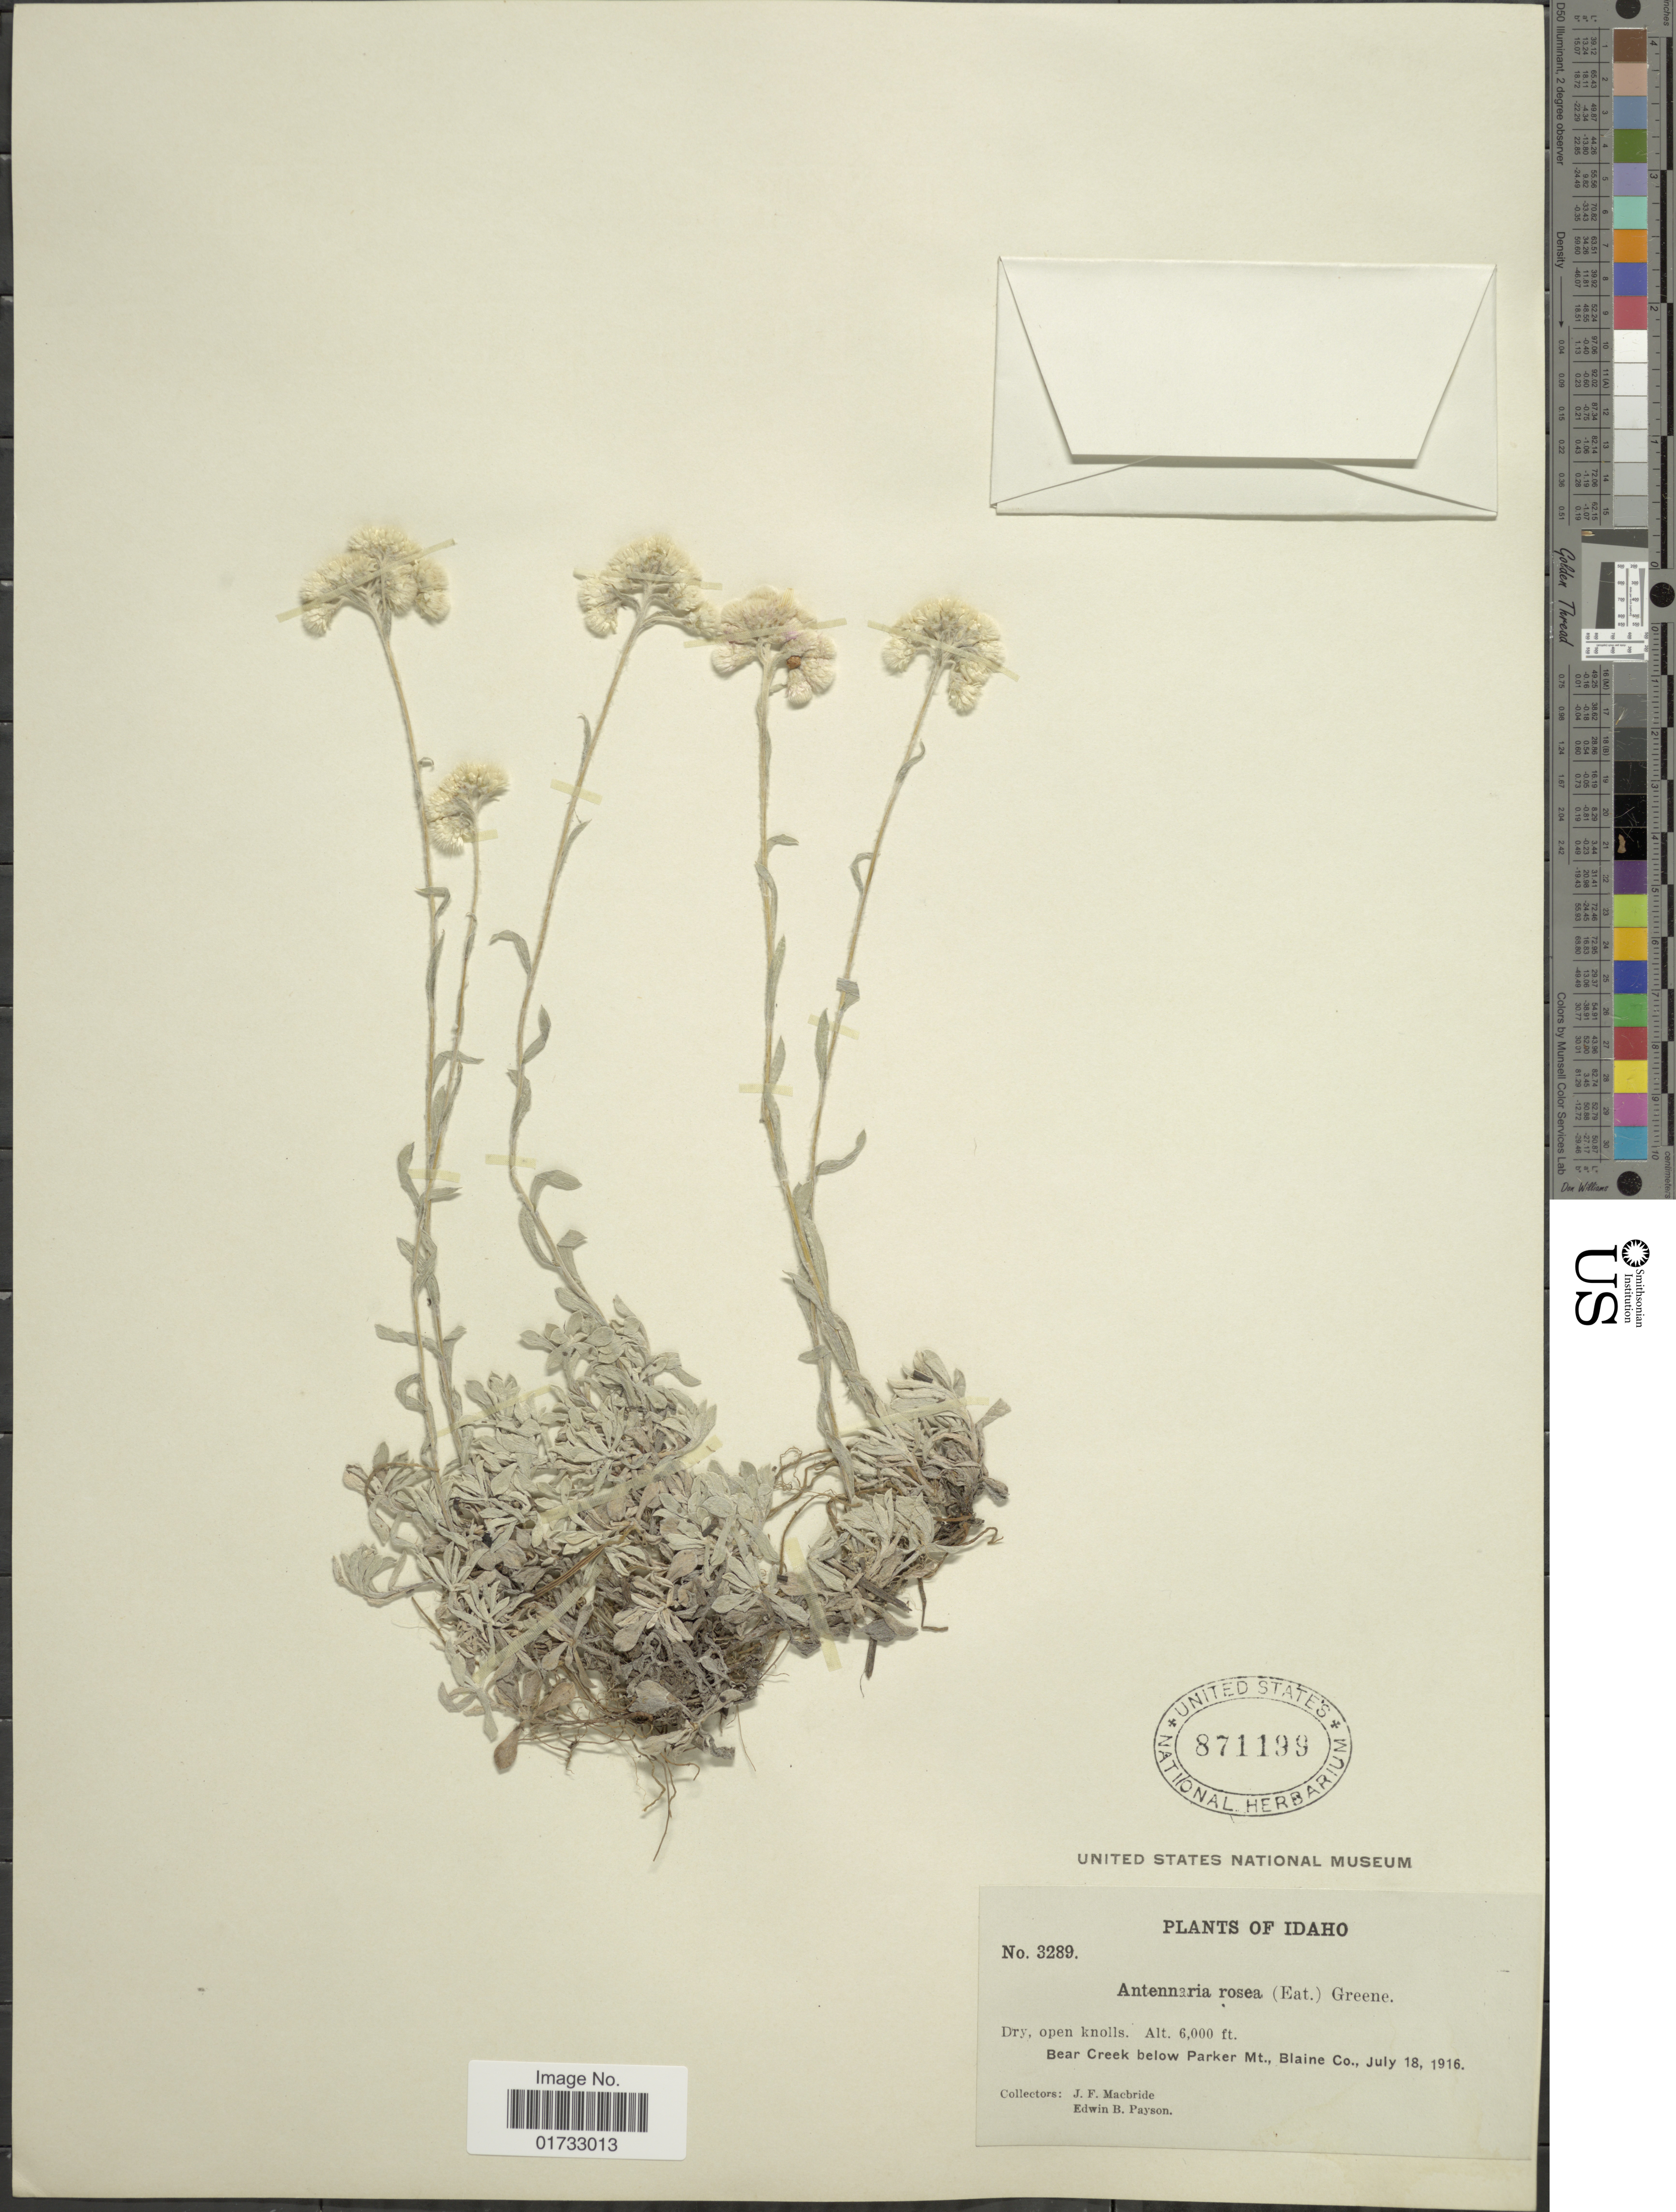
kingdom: Plantae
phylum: Tracheophyta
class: Magnoliopsida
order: Asterales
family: Asteraceae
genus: Antennaria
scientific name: Antennaria rosea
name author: Greene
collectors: J. F. Macbride & E. B. Payson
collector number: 3289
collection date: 1916-07-18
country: United States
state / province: Idaho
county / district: Blaine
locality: Dry, open knolls, Bear Creek below Parker Mt.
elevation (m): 1829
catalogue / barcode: US 871199